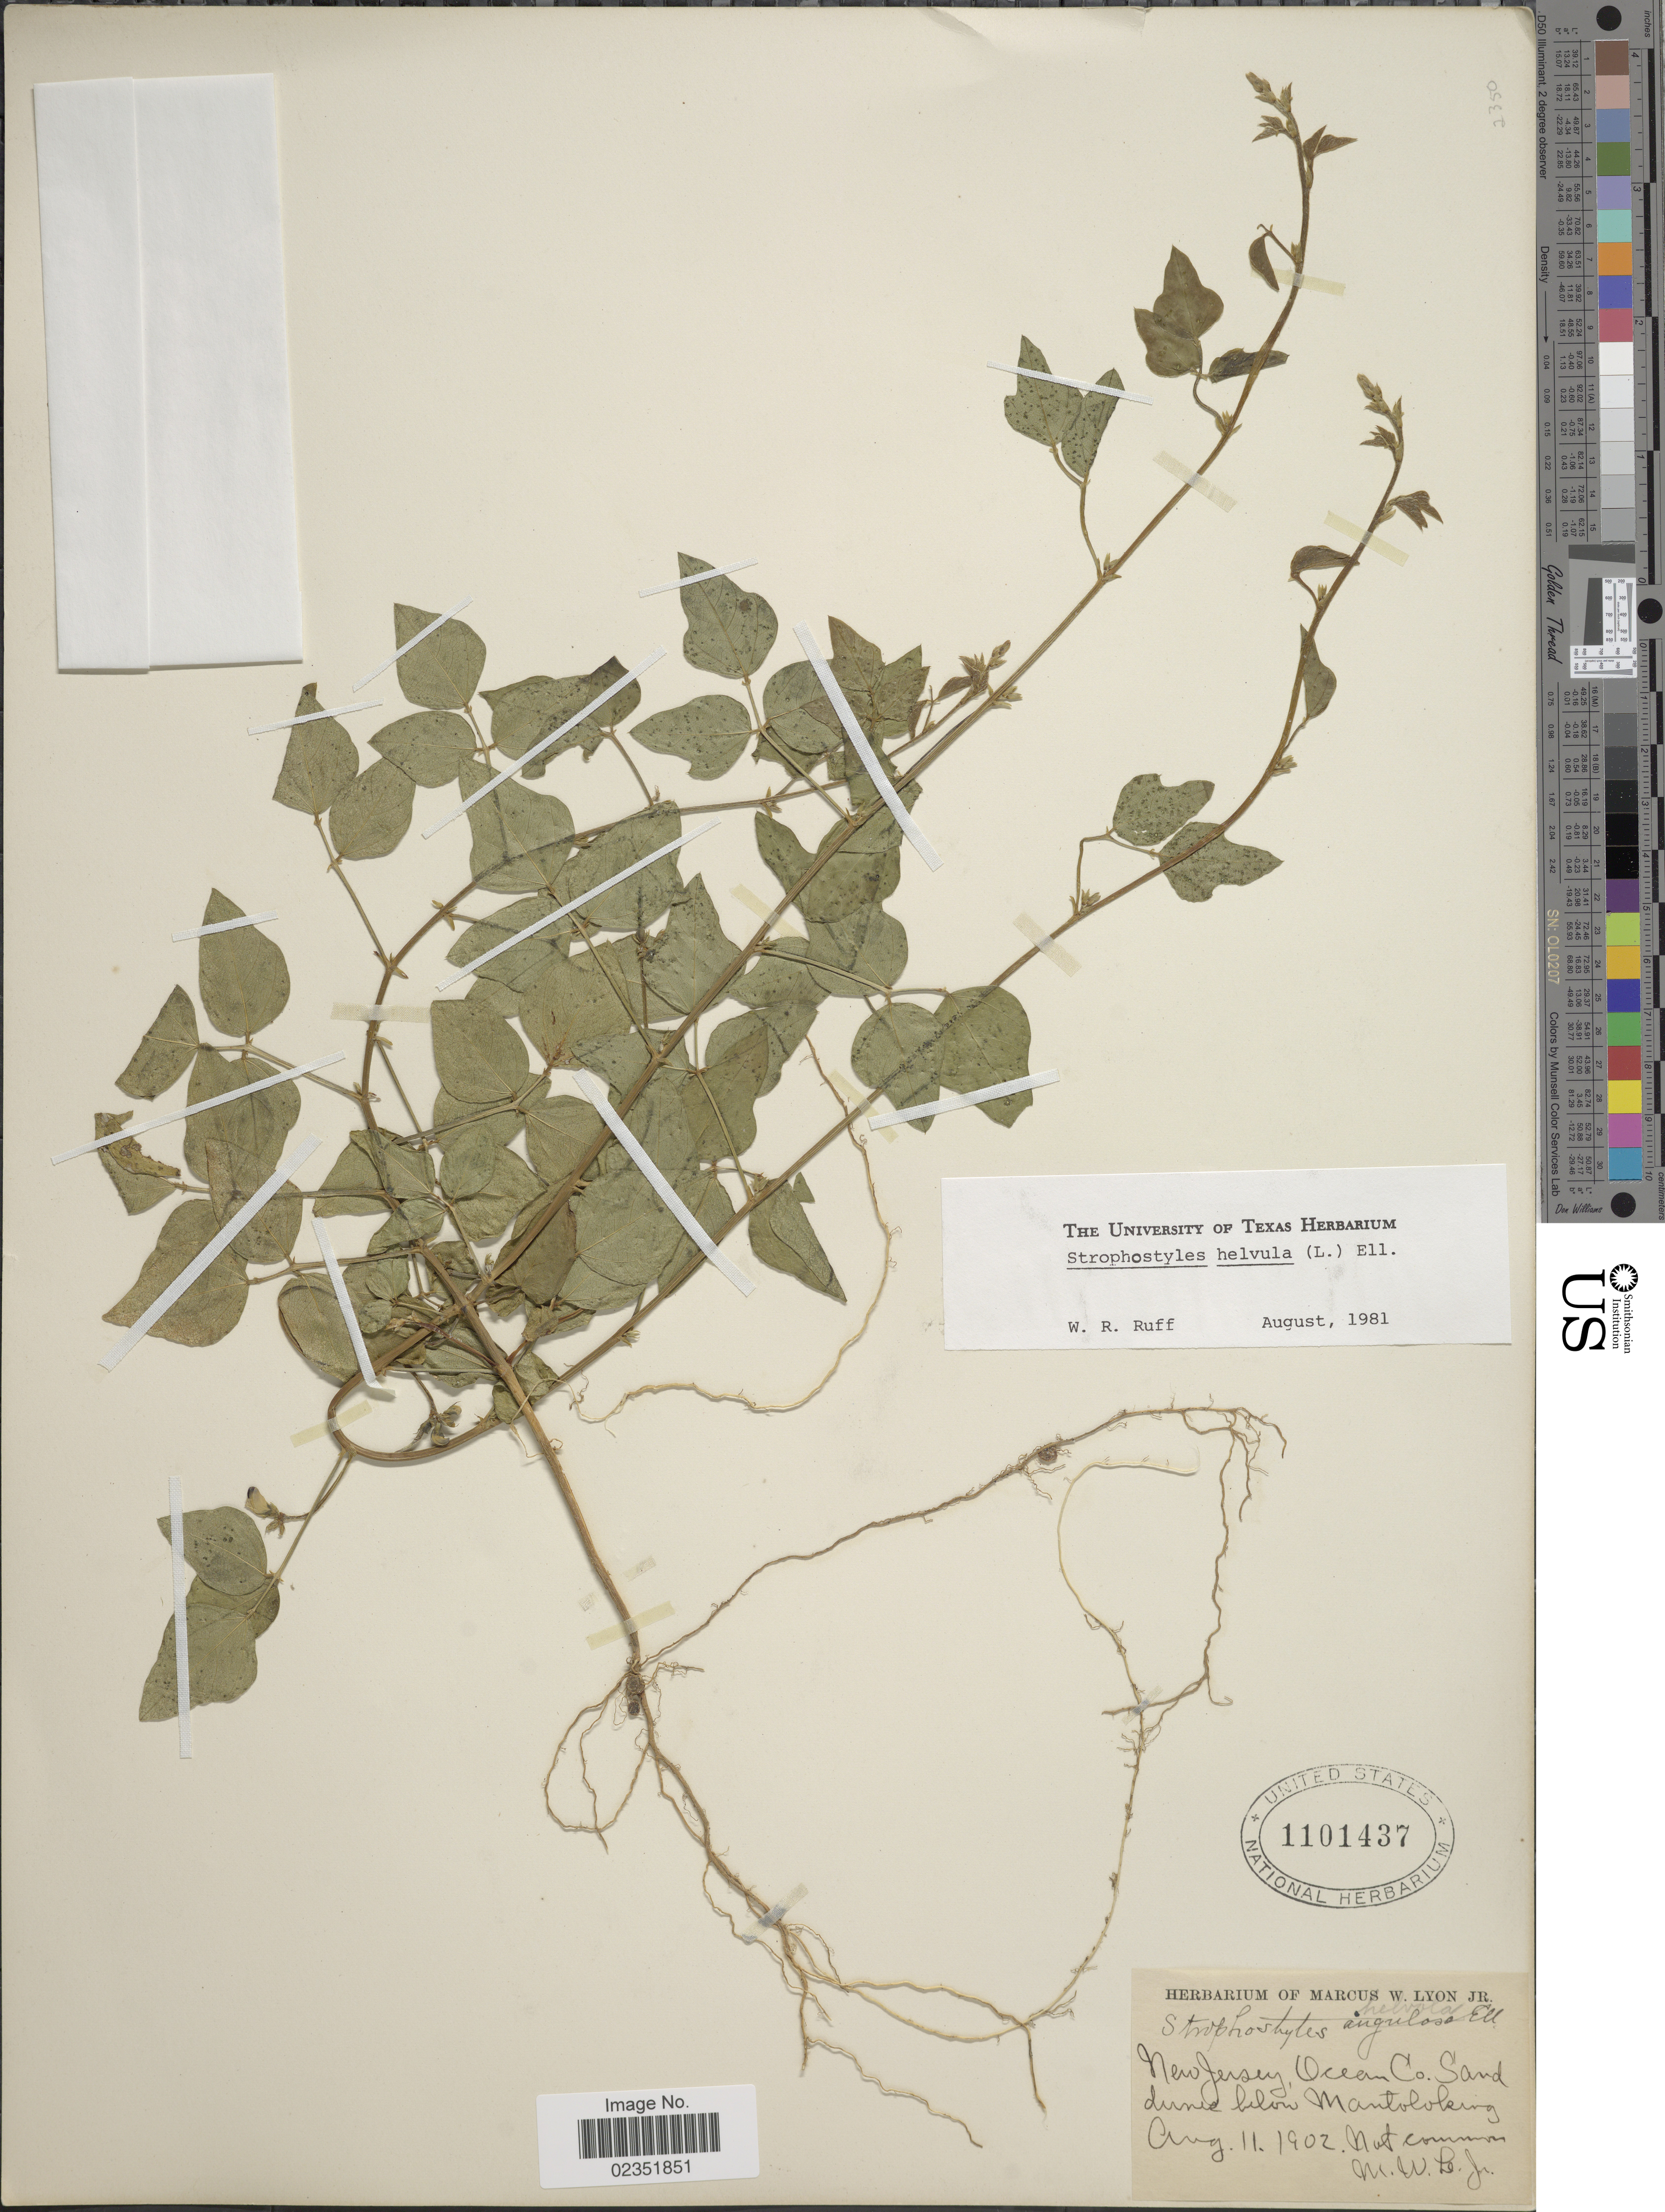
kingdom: Plantae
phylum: Tracheophyta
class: Magnoliopsida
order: Fabales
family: Fabaceae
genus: Strophostyles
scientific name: Strophostyles helvola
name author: (L.) Elliott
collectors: M. Lyon Jr.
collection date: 1902-08-11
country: United States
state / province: New Jersey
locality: Ocean Co. Sand dunes below Mantoloking.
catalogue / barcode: US 1101437